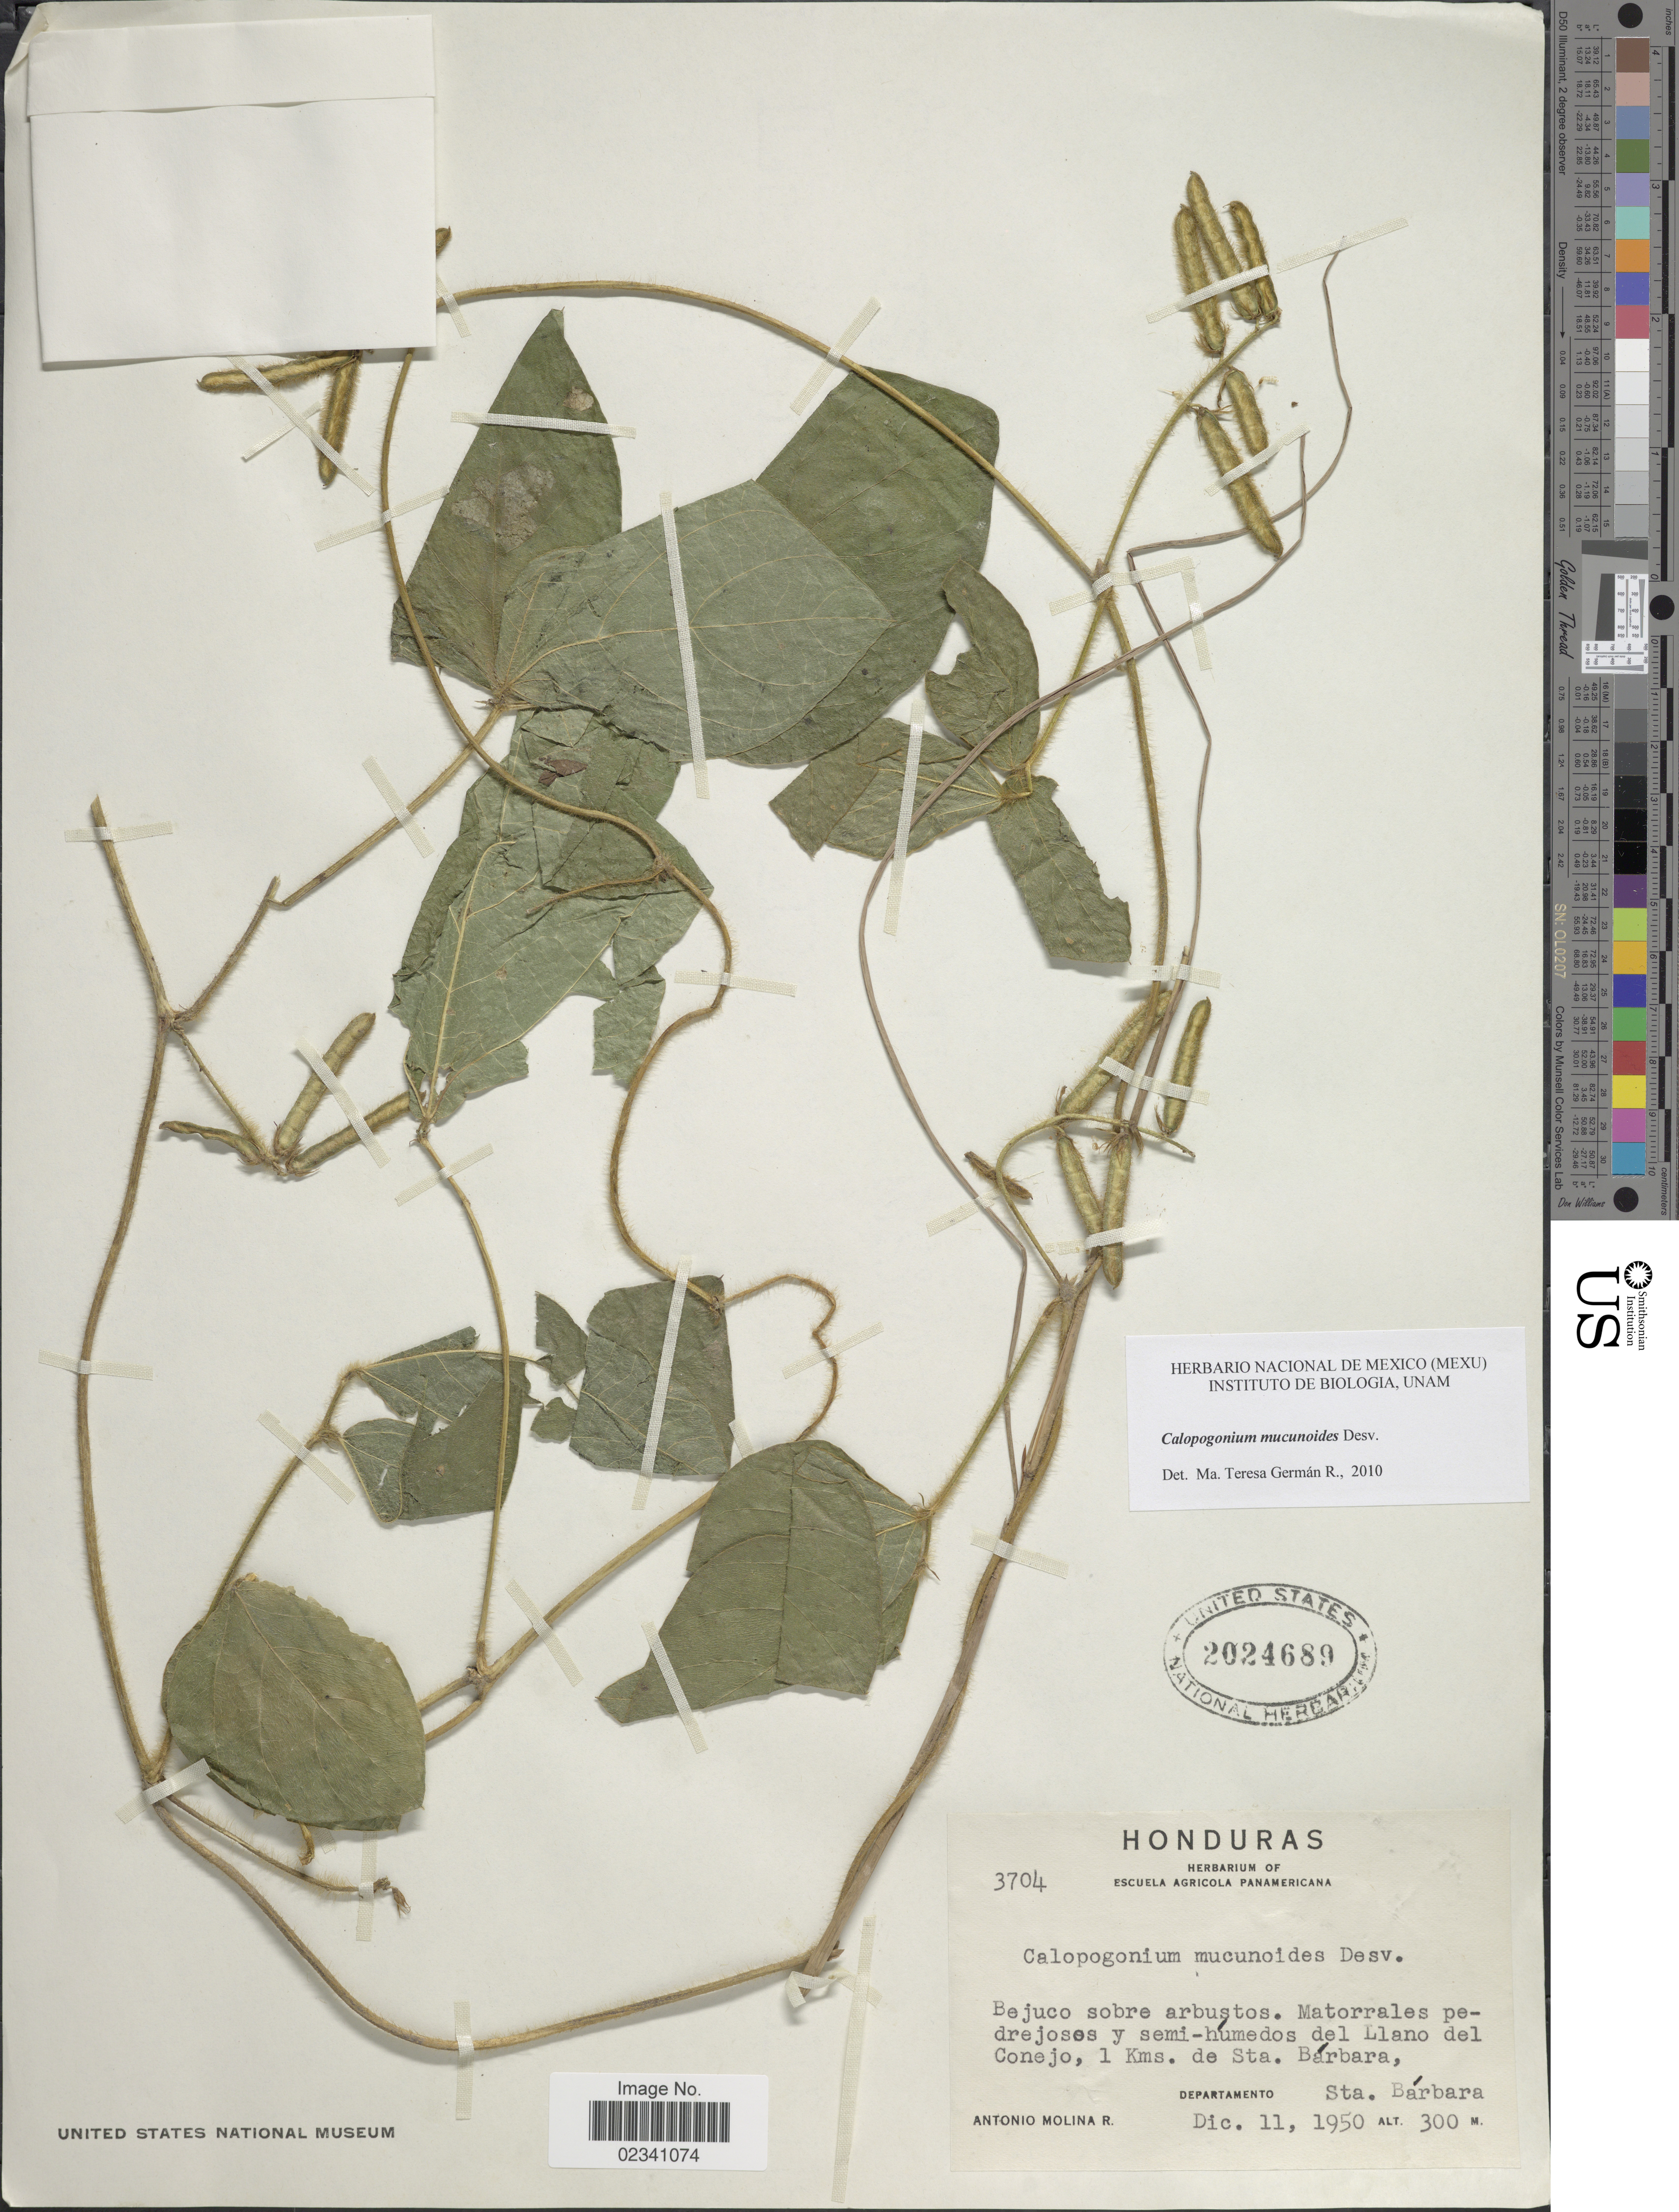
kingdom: Plantae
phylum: Tracheophyta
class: Magnoliopsida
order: Fabales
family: Fabaceae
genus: Calopogonium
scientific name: Calopogonium mucunoides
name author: Desv.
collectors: A. Molina R.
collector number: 3704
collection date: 1950-12-11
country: Honduras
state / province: Santa Bárbara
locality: Matorrales drejoses y semi-humedos del Llano del Conejo, 1 Kms. de Sta. Barbara. Departamento Sta. Barbara,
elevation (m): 300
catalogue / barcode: US 2024689